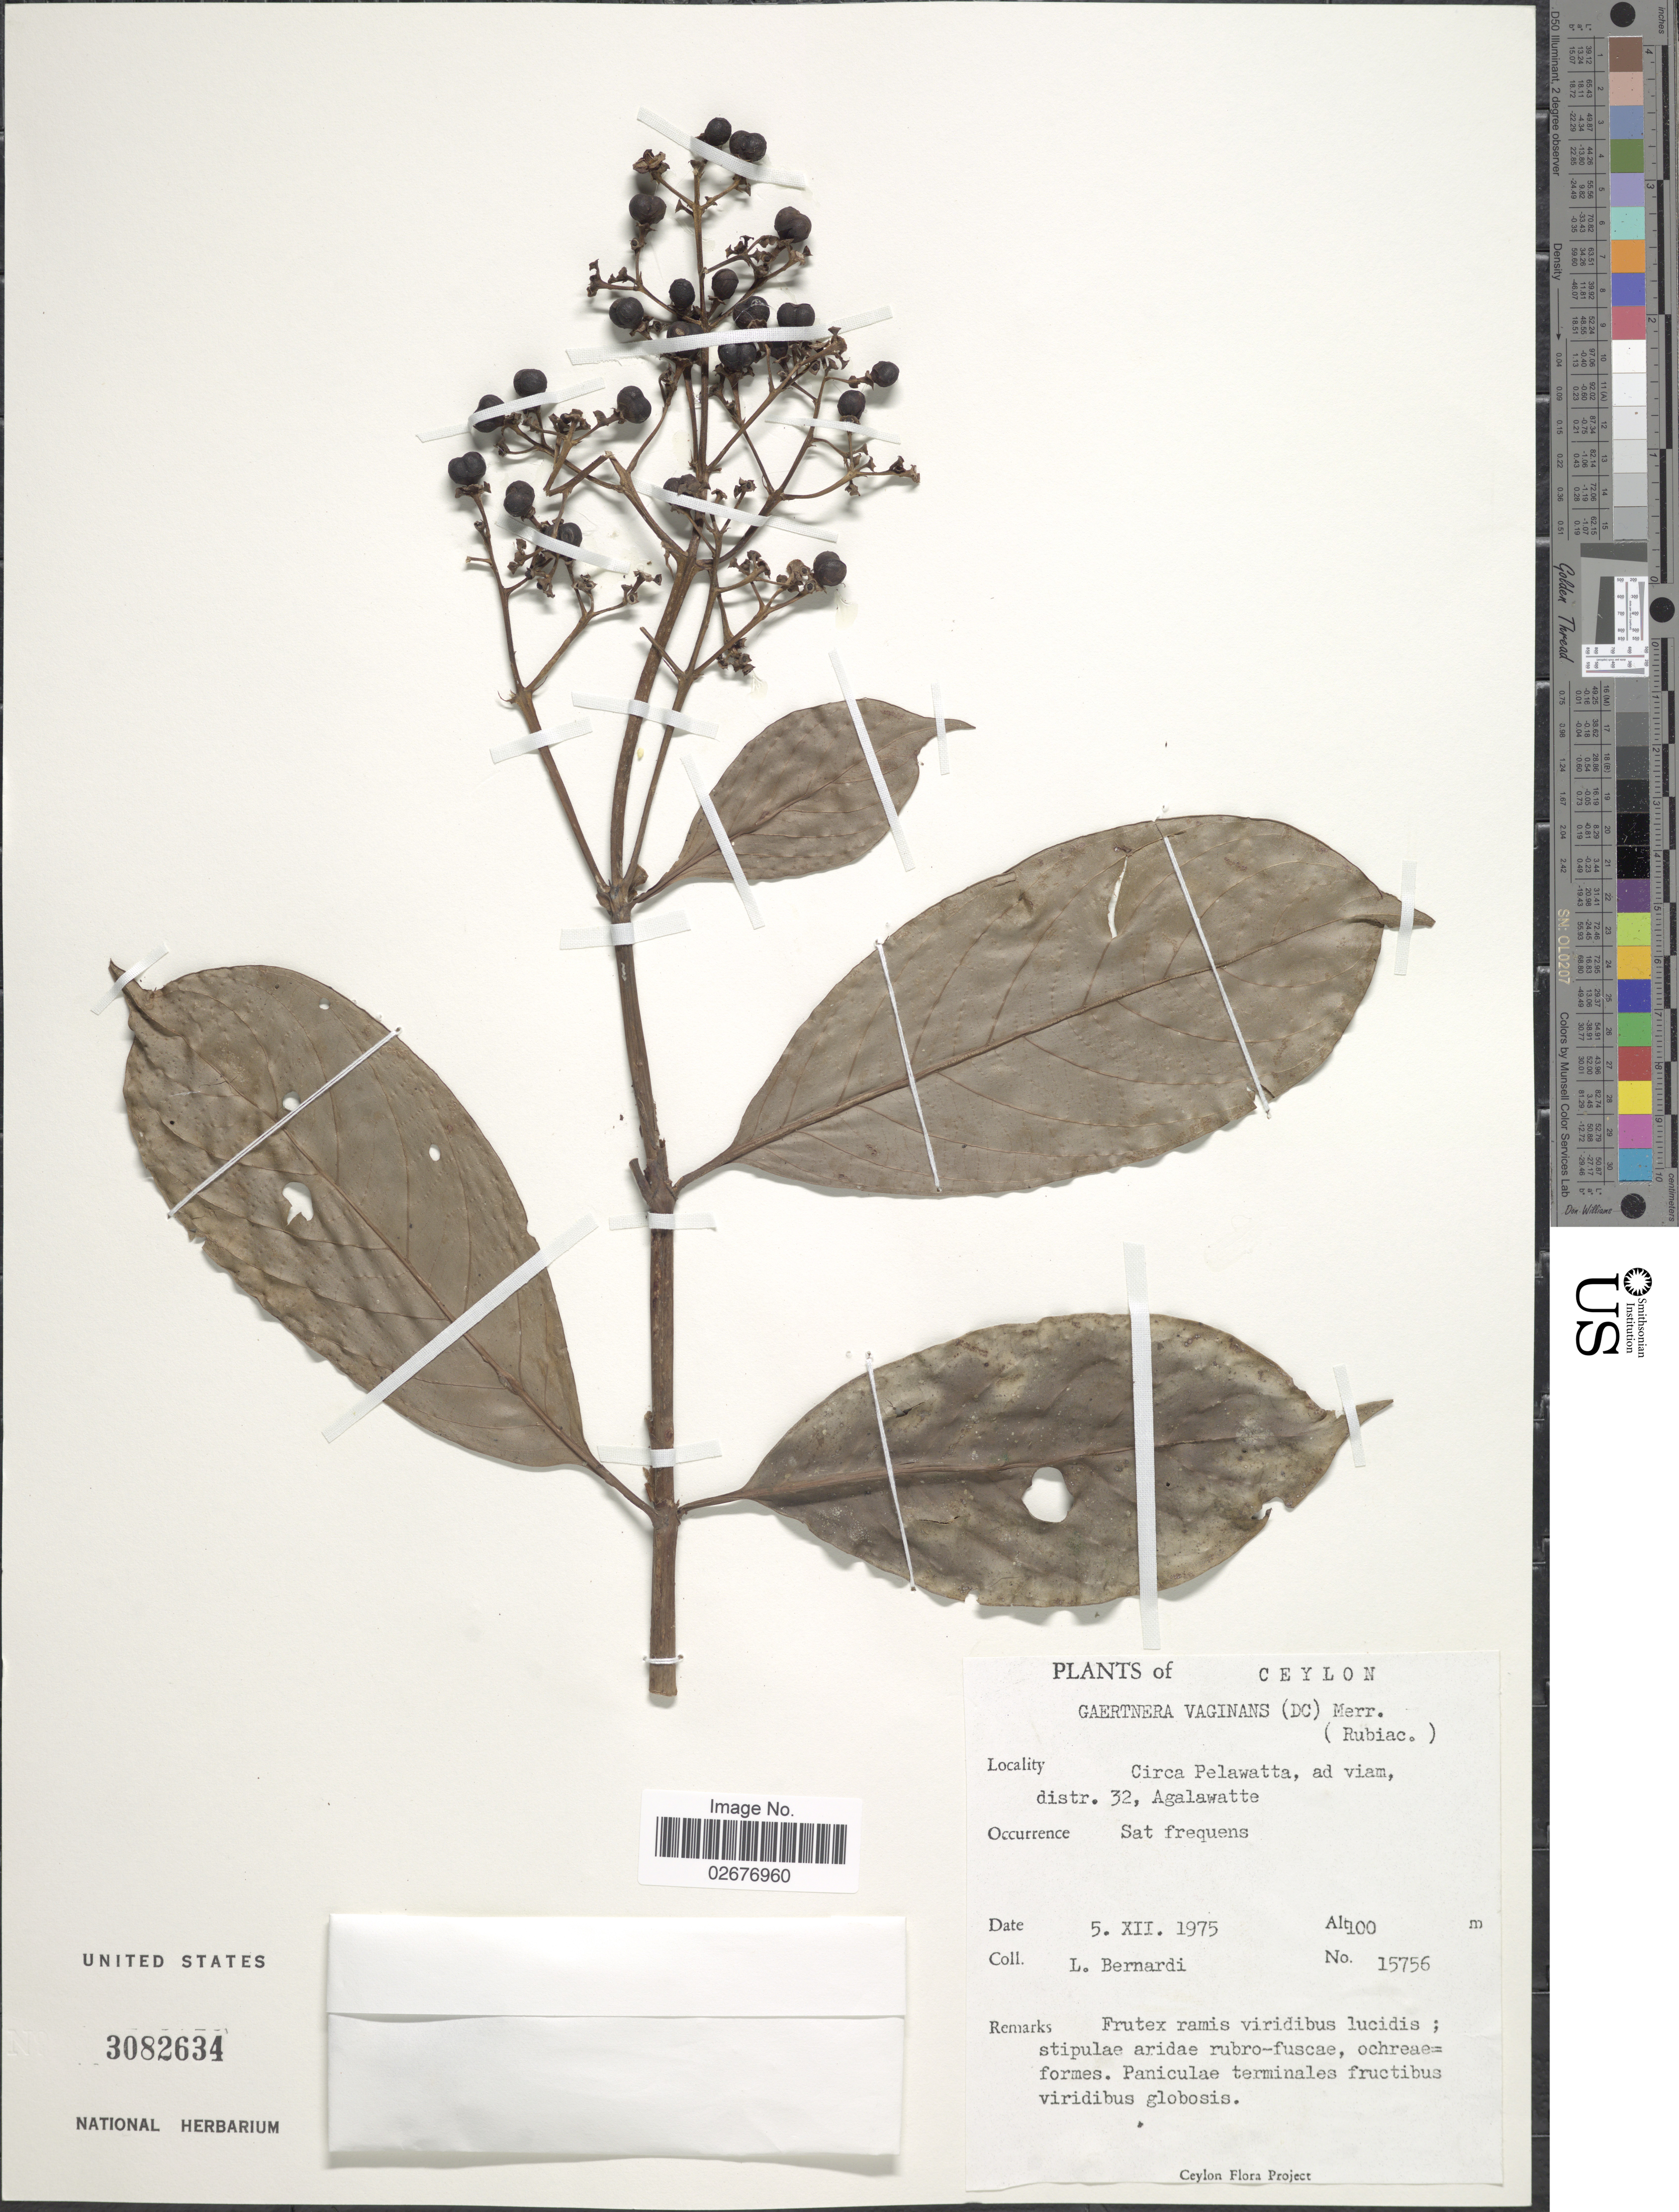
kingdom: Plantae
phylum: Tracheophyta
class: Magnoliopsida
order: Gentianales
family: Rubiaceae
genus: Gaertnera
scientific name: Gaertnera vaginans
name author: (DC.) Merr.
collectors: L. Bernardi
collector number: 15756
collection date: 1975-12-05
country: Sri Lanka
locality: Ceylon, Circa Pelawatta, ad viam, distr. 32, Agalawatte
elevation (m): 100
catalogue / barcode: US 3082634